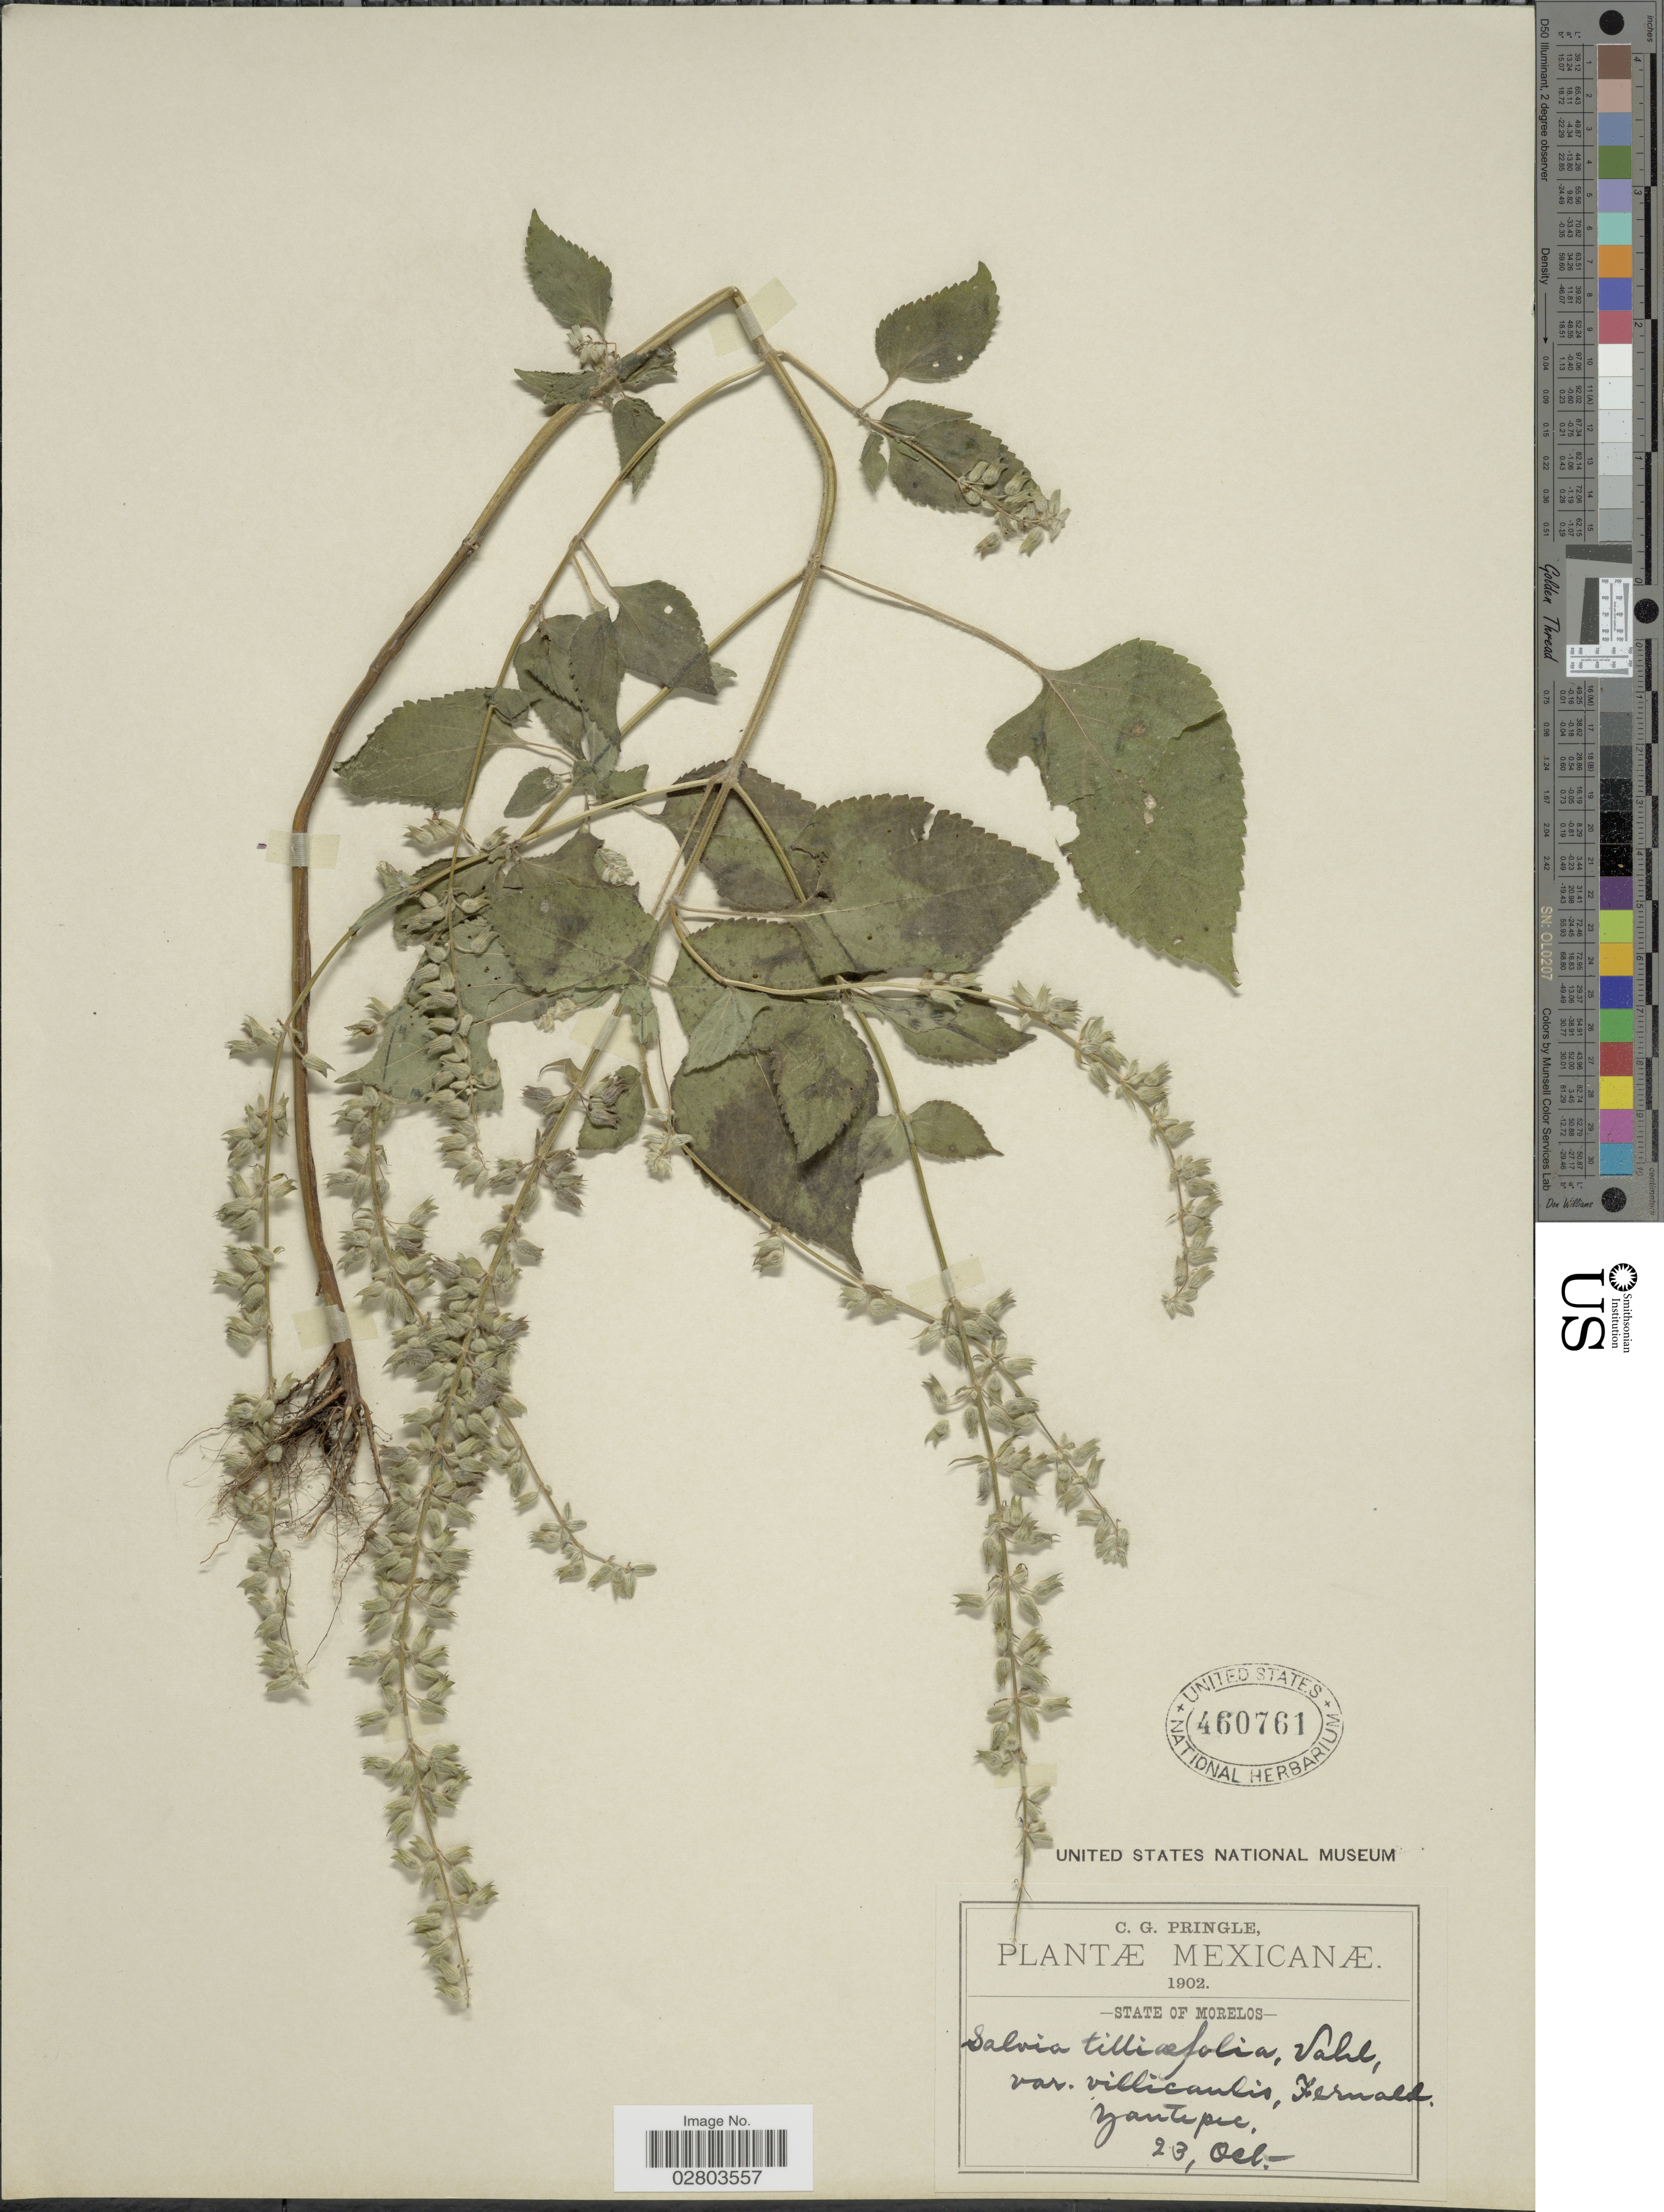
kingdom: Plantae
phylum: Tracheophyta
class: Magnoliopsida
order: Lamiales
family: Lamiaceae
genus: Salvia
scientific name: Salvia tiliifolia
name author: Vahl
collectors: C. G. Pringle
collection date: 1902-10-23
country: Mexico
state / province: Morelos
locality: Yautepec.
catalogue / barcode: US 460761